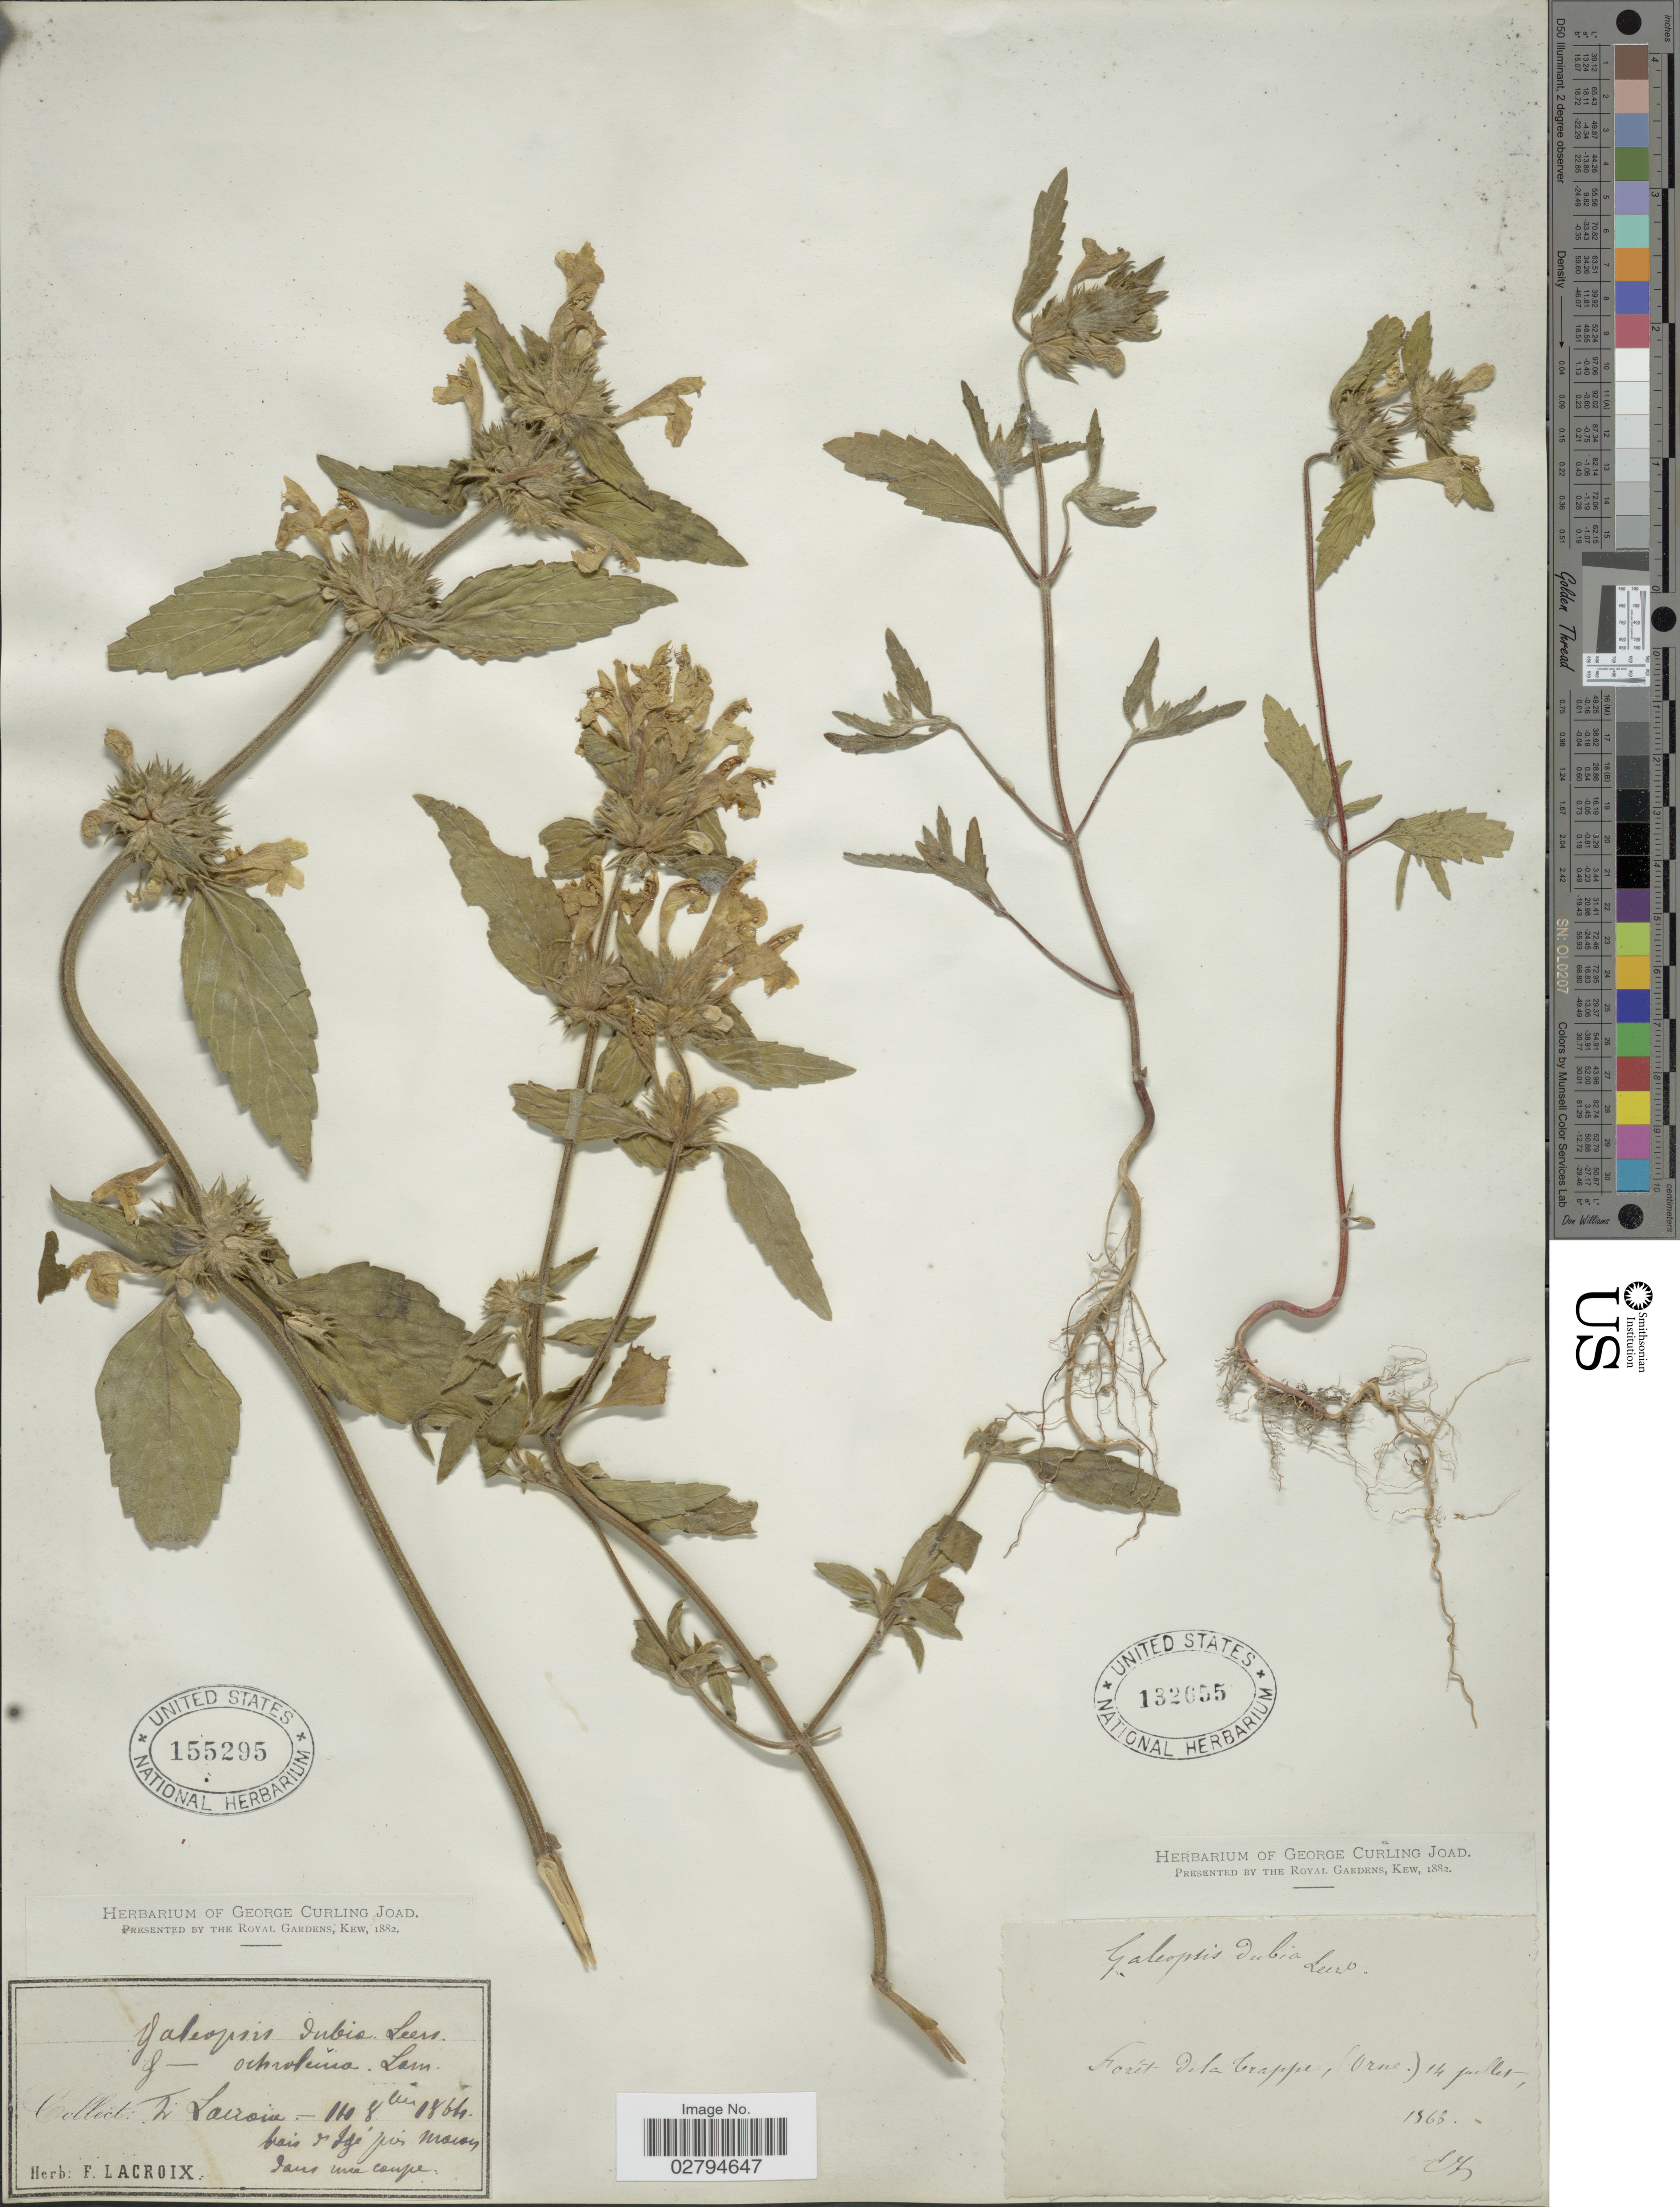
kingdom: Plantae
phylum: Tracheophyta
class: Magnoliopsida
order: Lamiales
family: Lamiaceae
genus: Galeopsis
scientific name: Galeopsis dubia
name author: Leers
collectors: F. Lacroix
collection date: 1864-10-14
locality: Prés Maroy [interpreted]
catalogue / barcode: US 155295